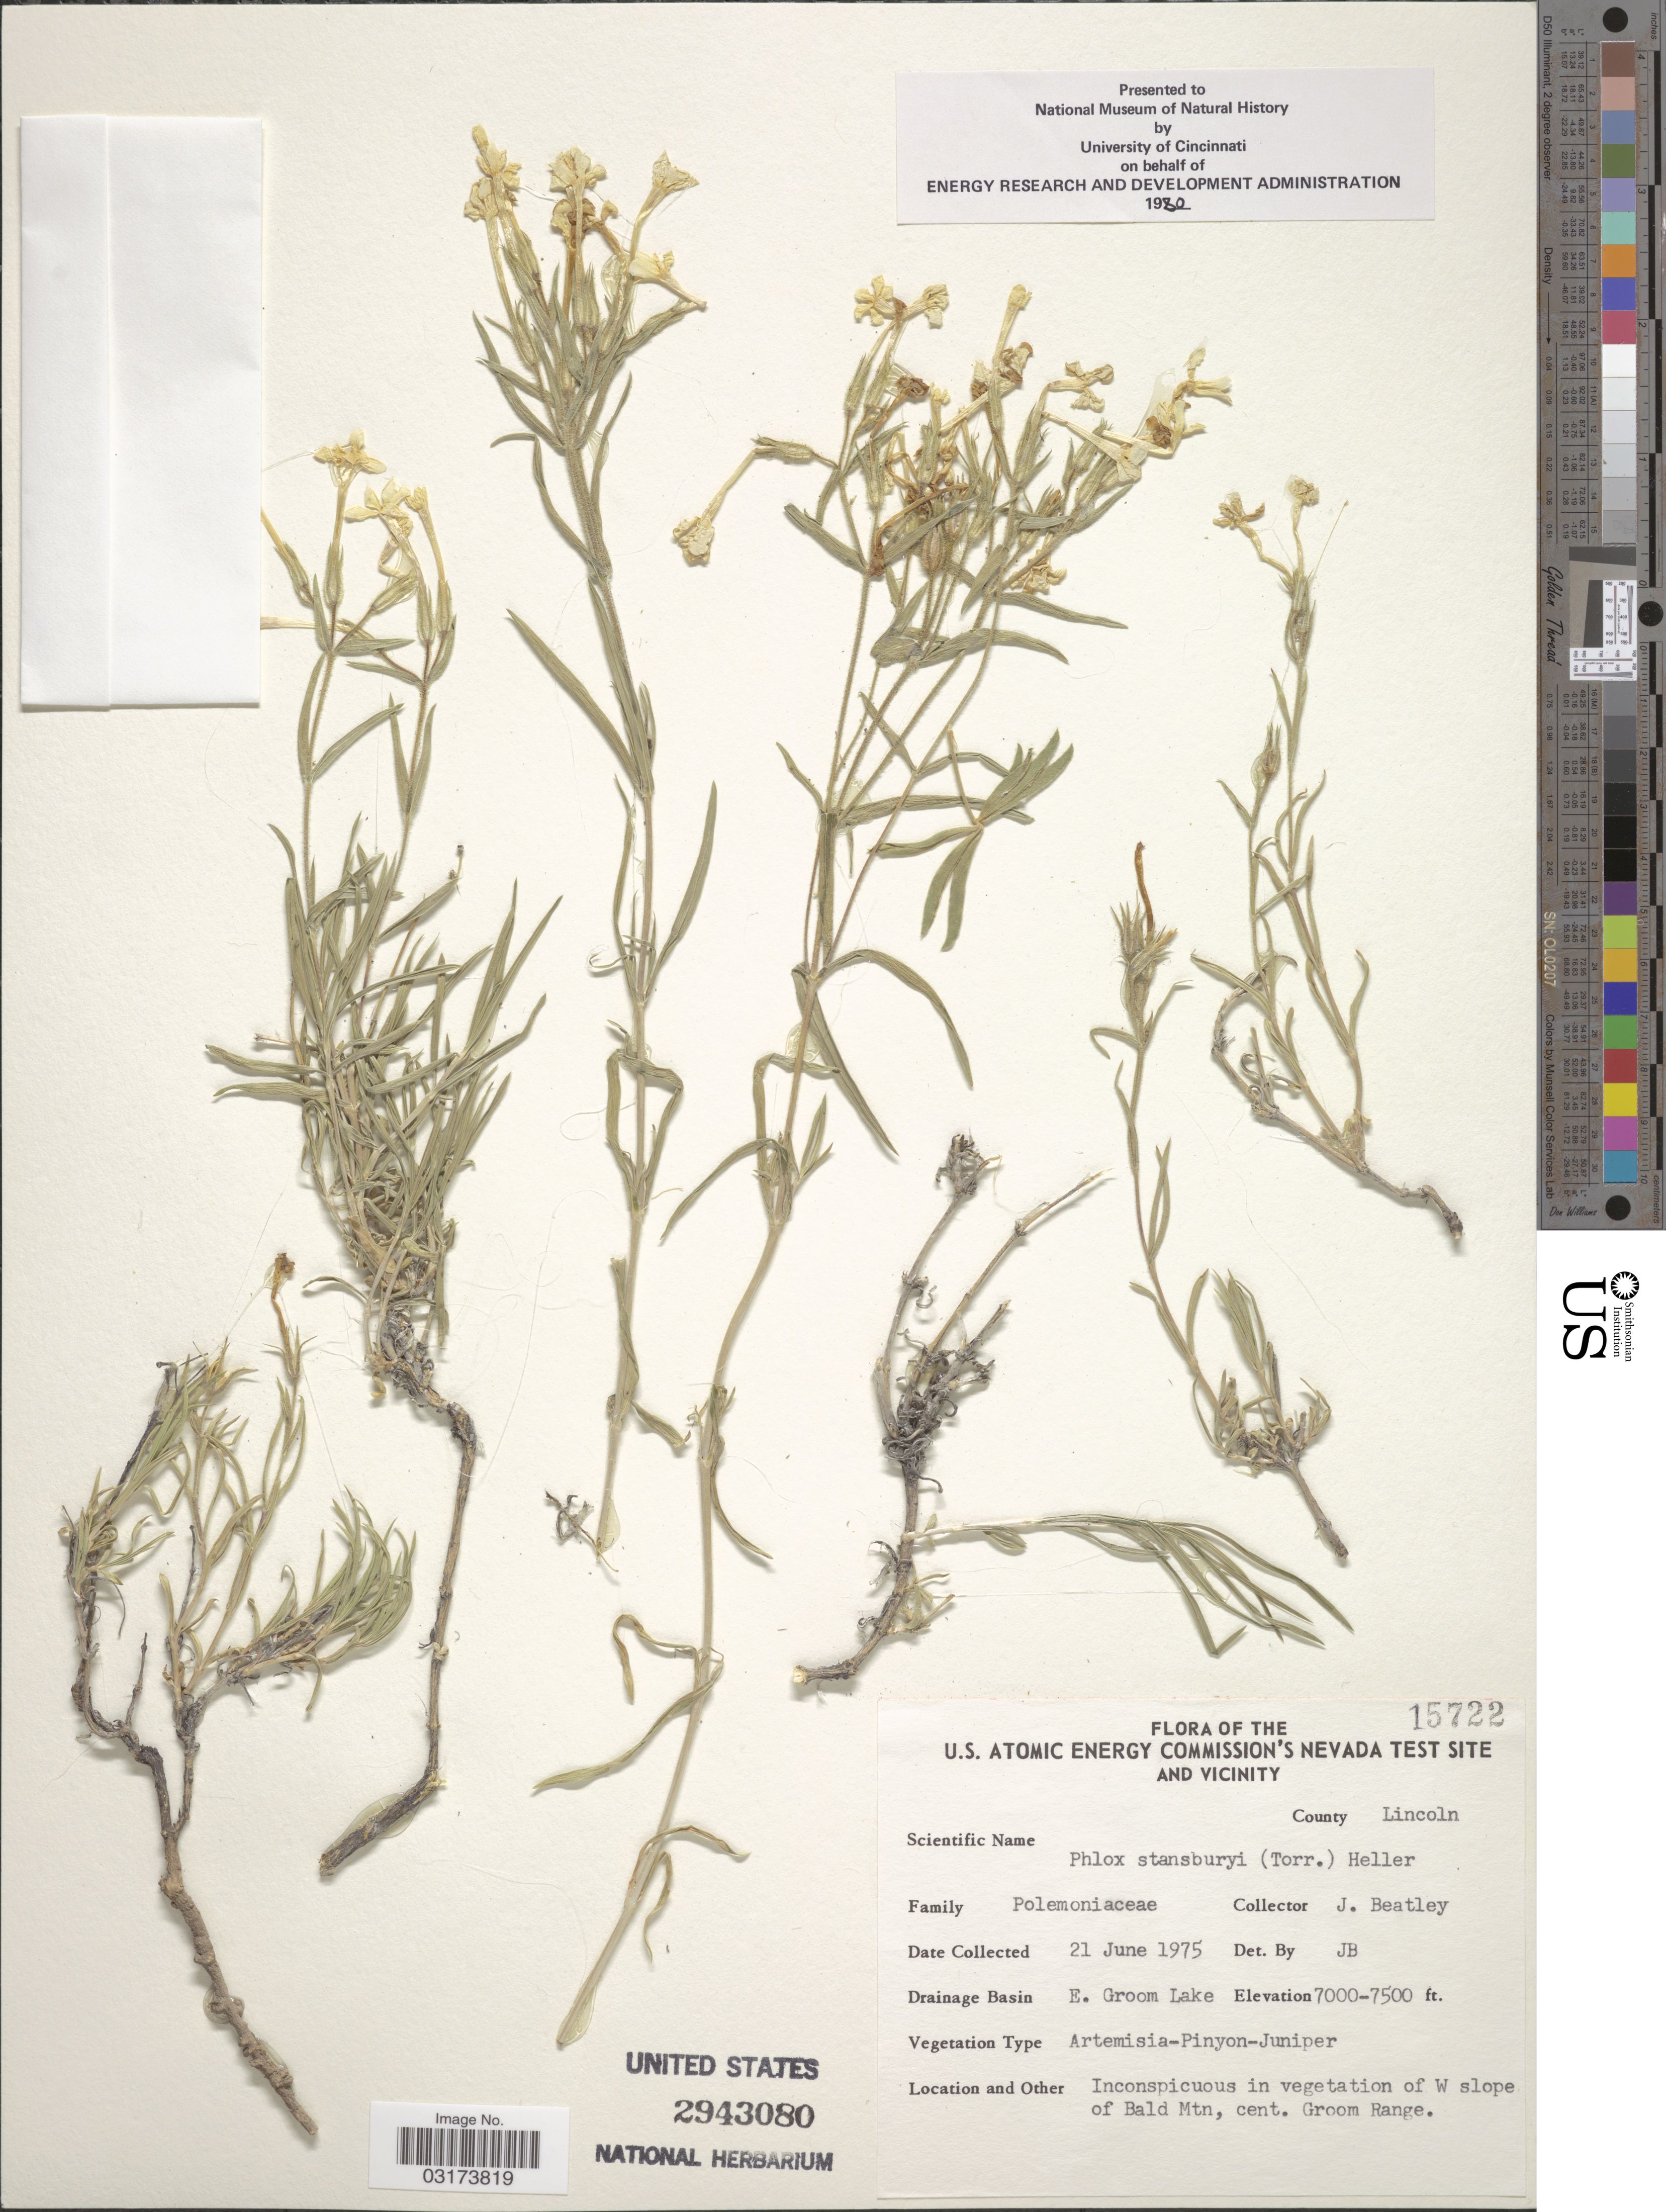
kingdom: Plantae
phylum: Tracheophyta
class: Magnoliopsida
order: Ericales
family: Polemoniaceae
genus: Phlox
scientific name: Phlox stansburyi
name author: (Torr.) A. Heller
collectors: J. C. Beatley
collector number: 15722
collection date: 1975-06-21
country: United States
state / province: Nevada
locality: U.S. Atomic Energy Commision's Nevada Test Site and Vicinity. County Lincoln. Drainage S. Groom Lake. W slope of Bald Mtn, cent. Groom Range.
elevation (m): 2134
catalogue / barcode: US 2943080